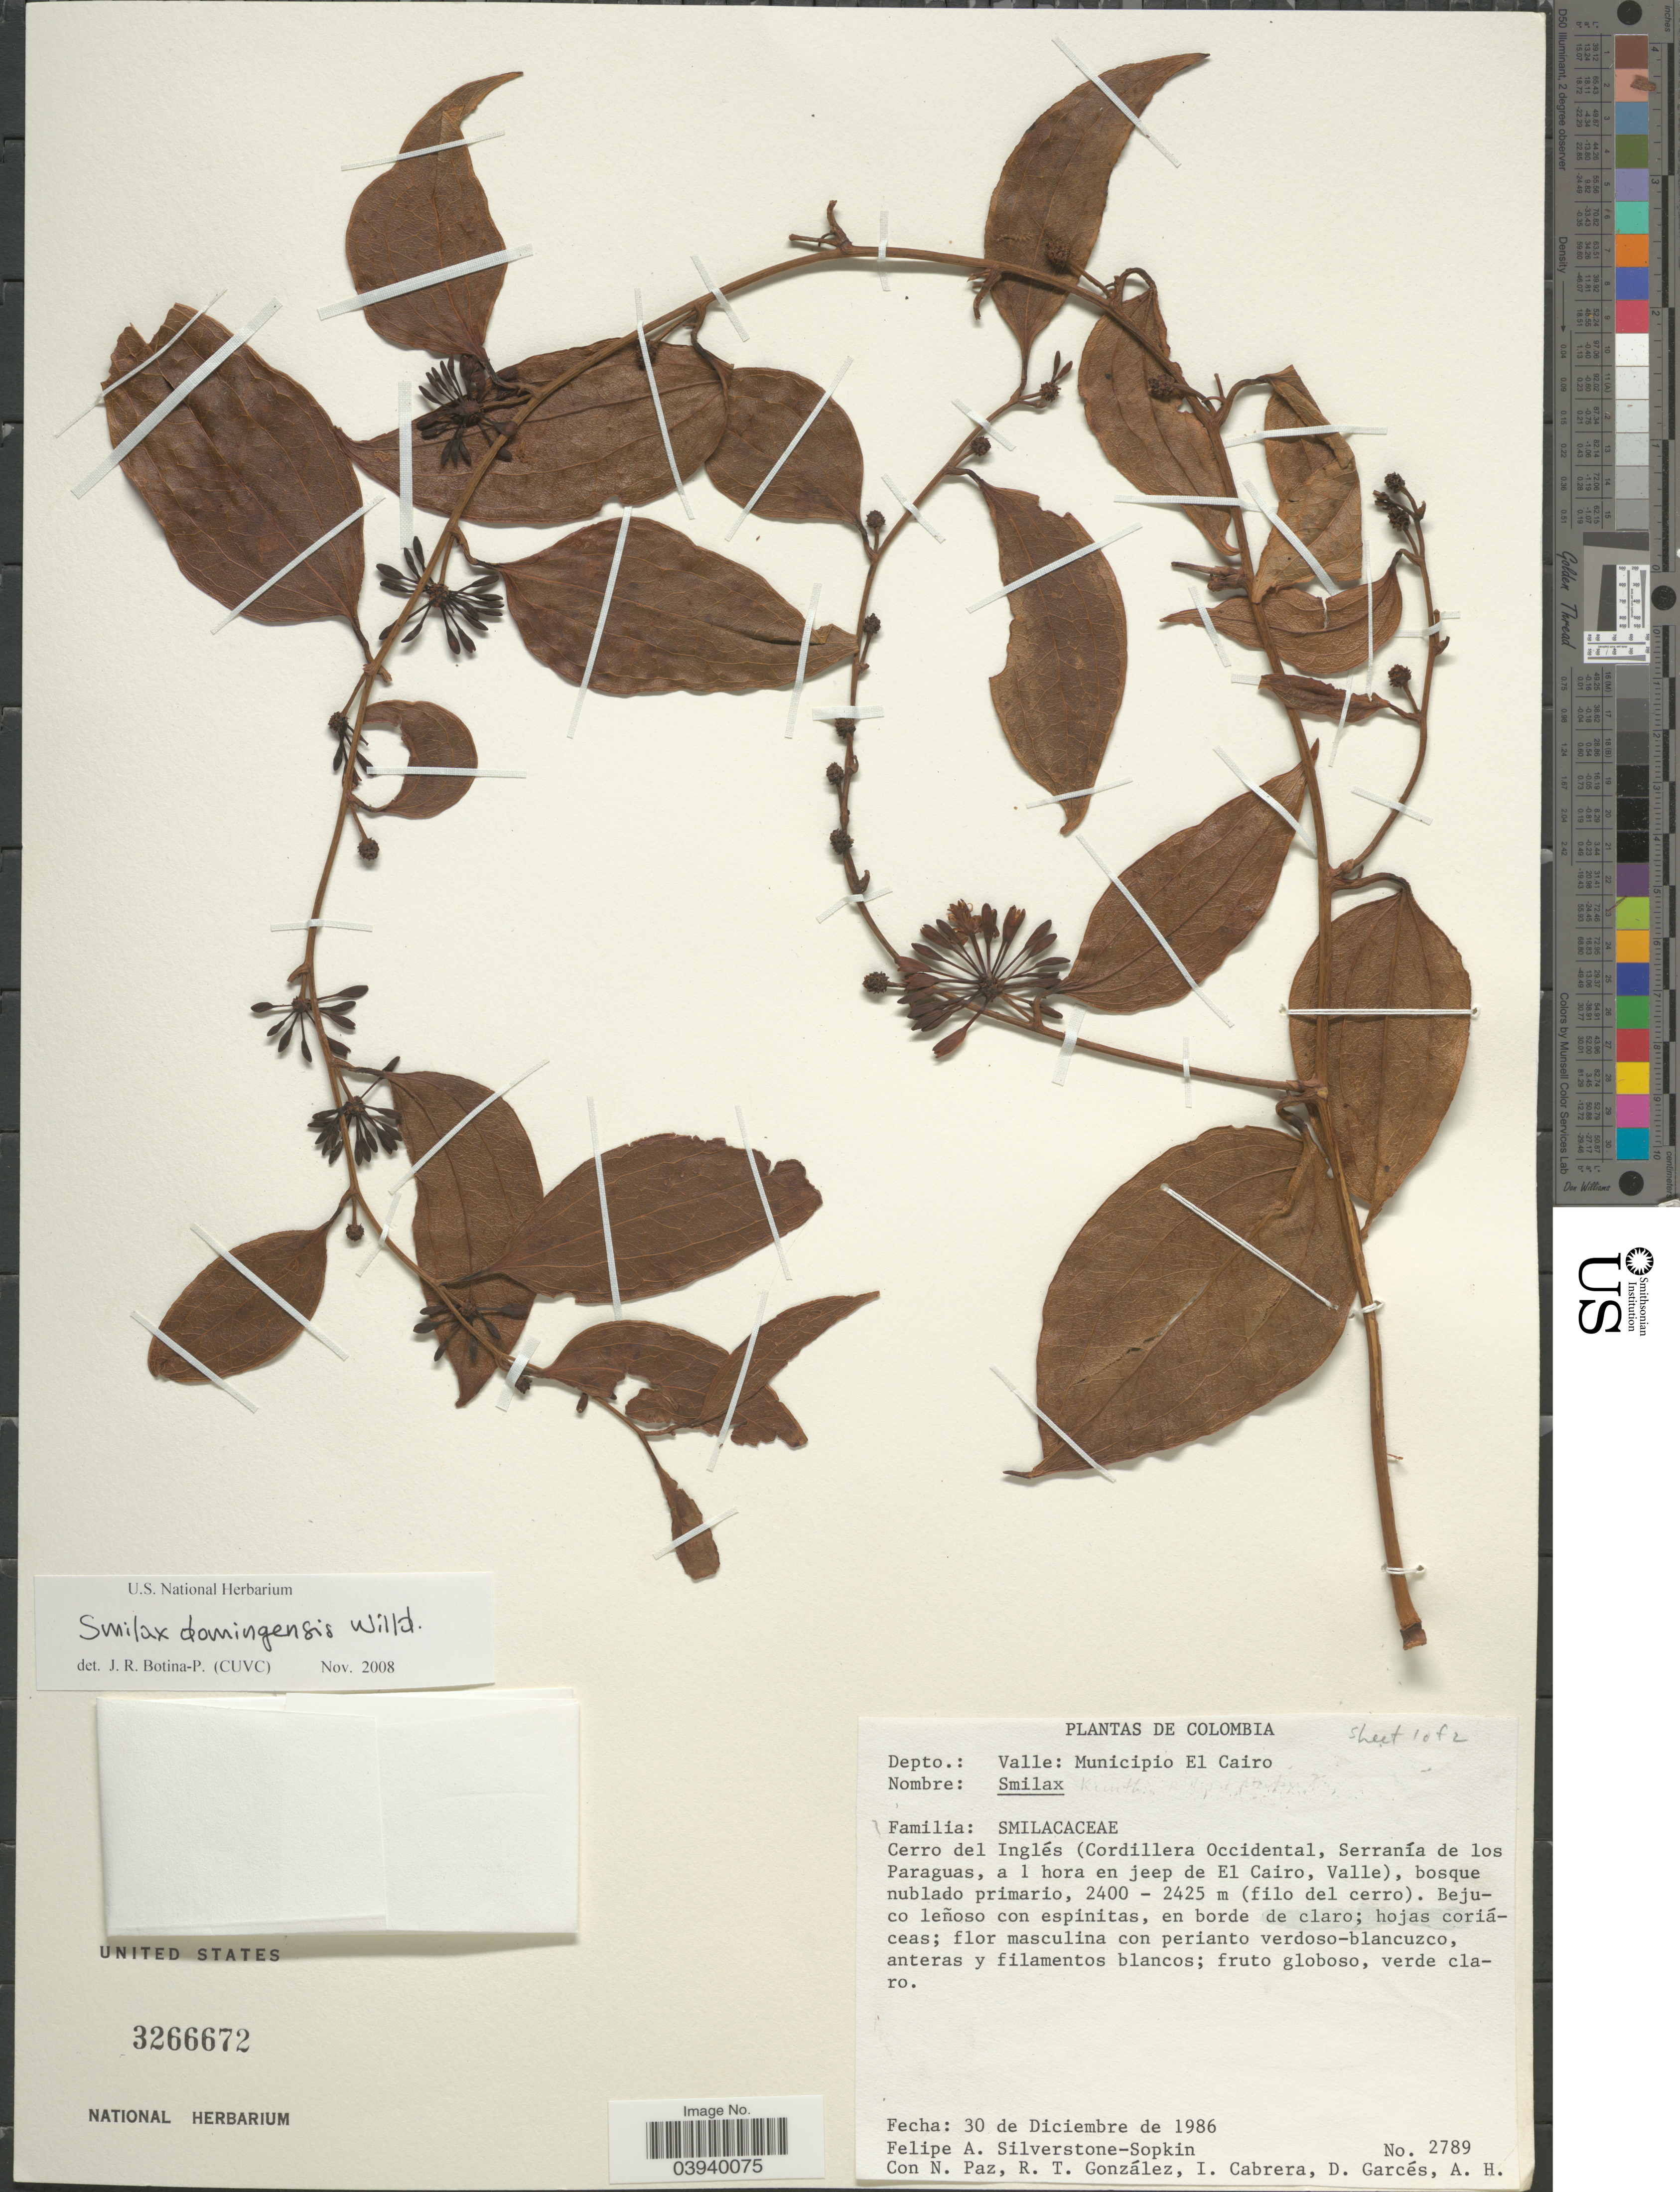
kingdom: Plantae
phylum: Tracheophyta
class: Liliopsida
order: Liliales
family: Smilacaceae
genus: Smilax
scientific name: Smilax domingensis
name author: Willd.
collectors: F. Silverstone-Sopkin, N. Paz, R. Gonzalez, I. Cabrera & et al.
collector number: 2789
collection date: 1986-12-30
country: Colombia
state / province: Valle del Cauca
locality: Depto: Valle: Municipio El Cairo. Cerro del Inglés (Cordillera Occidental, Serranía de los Paraguas, a 1 hora en jeep de El Cairo, Valle).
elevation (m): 2400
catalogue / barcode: US 3266672